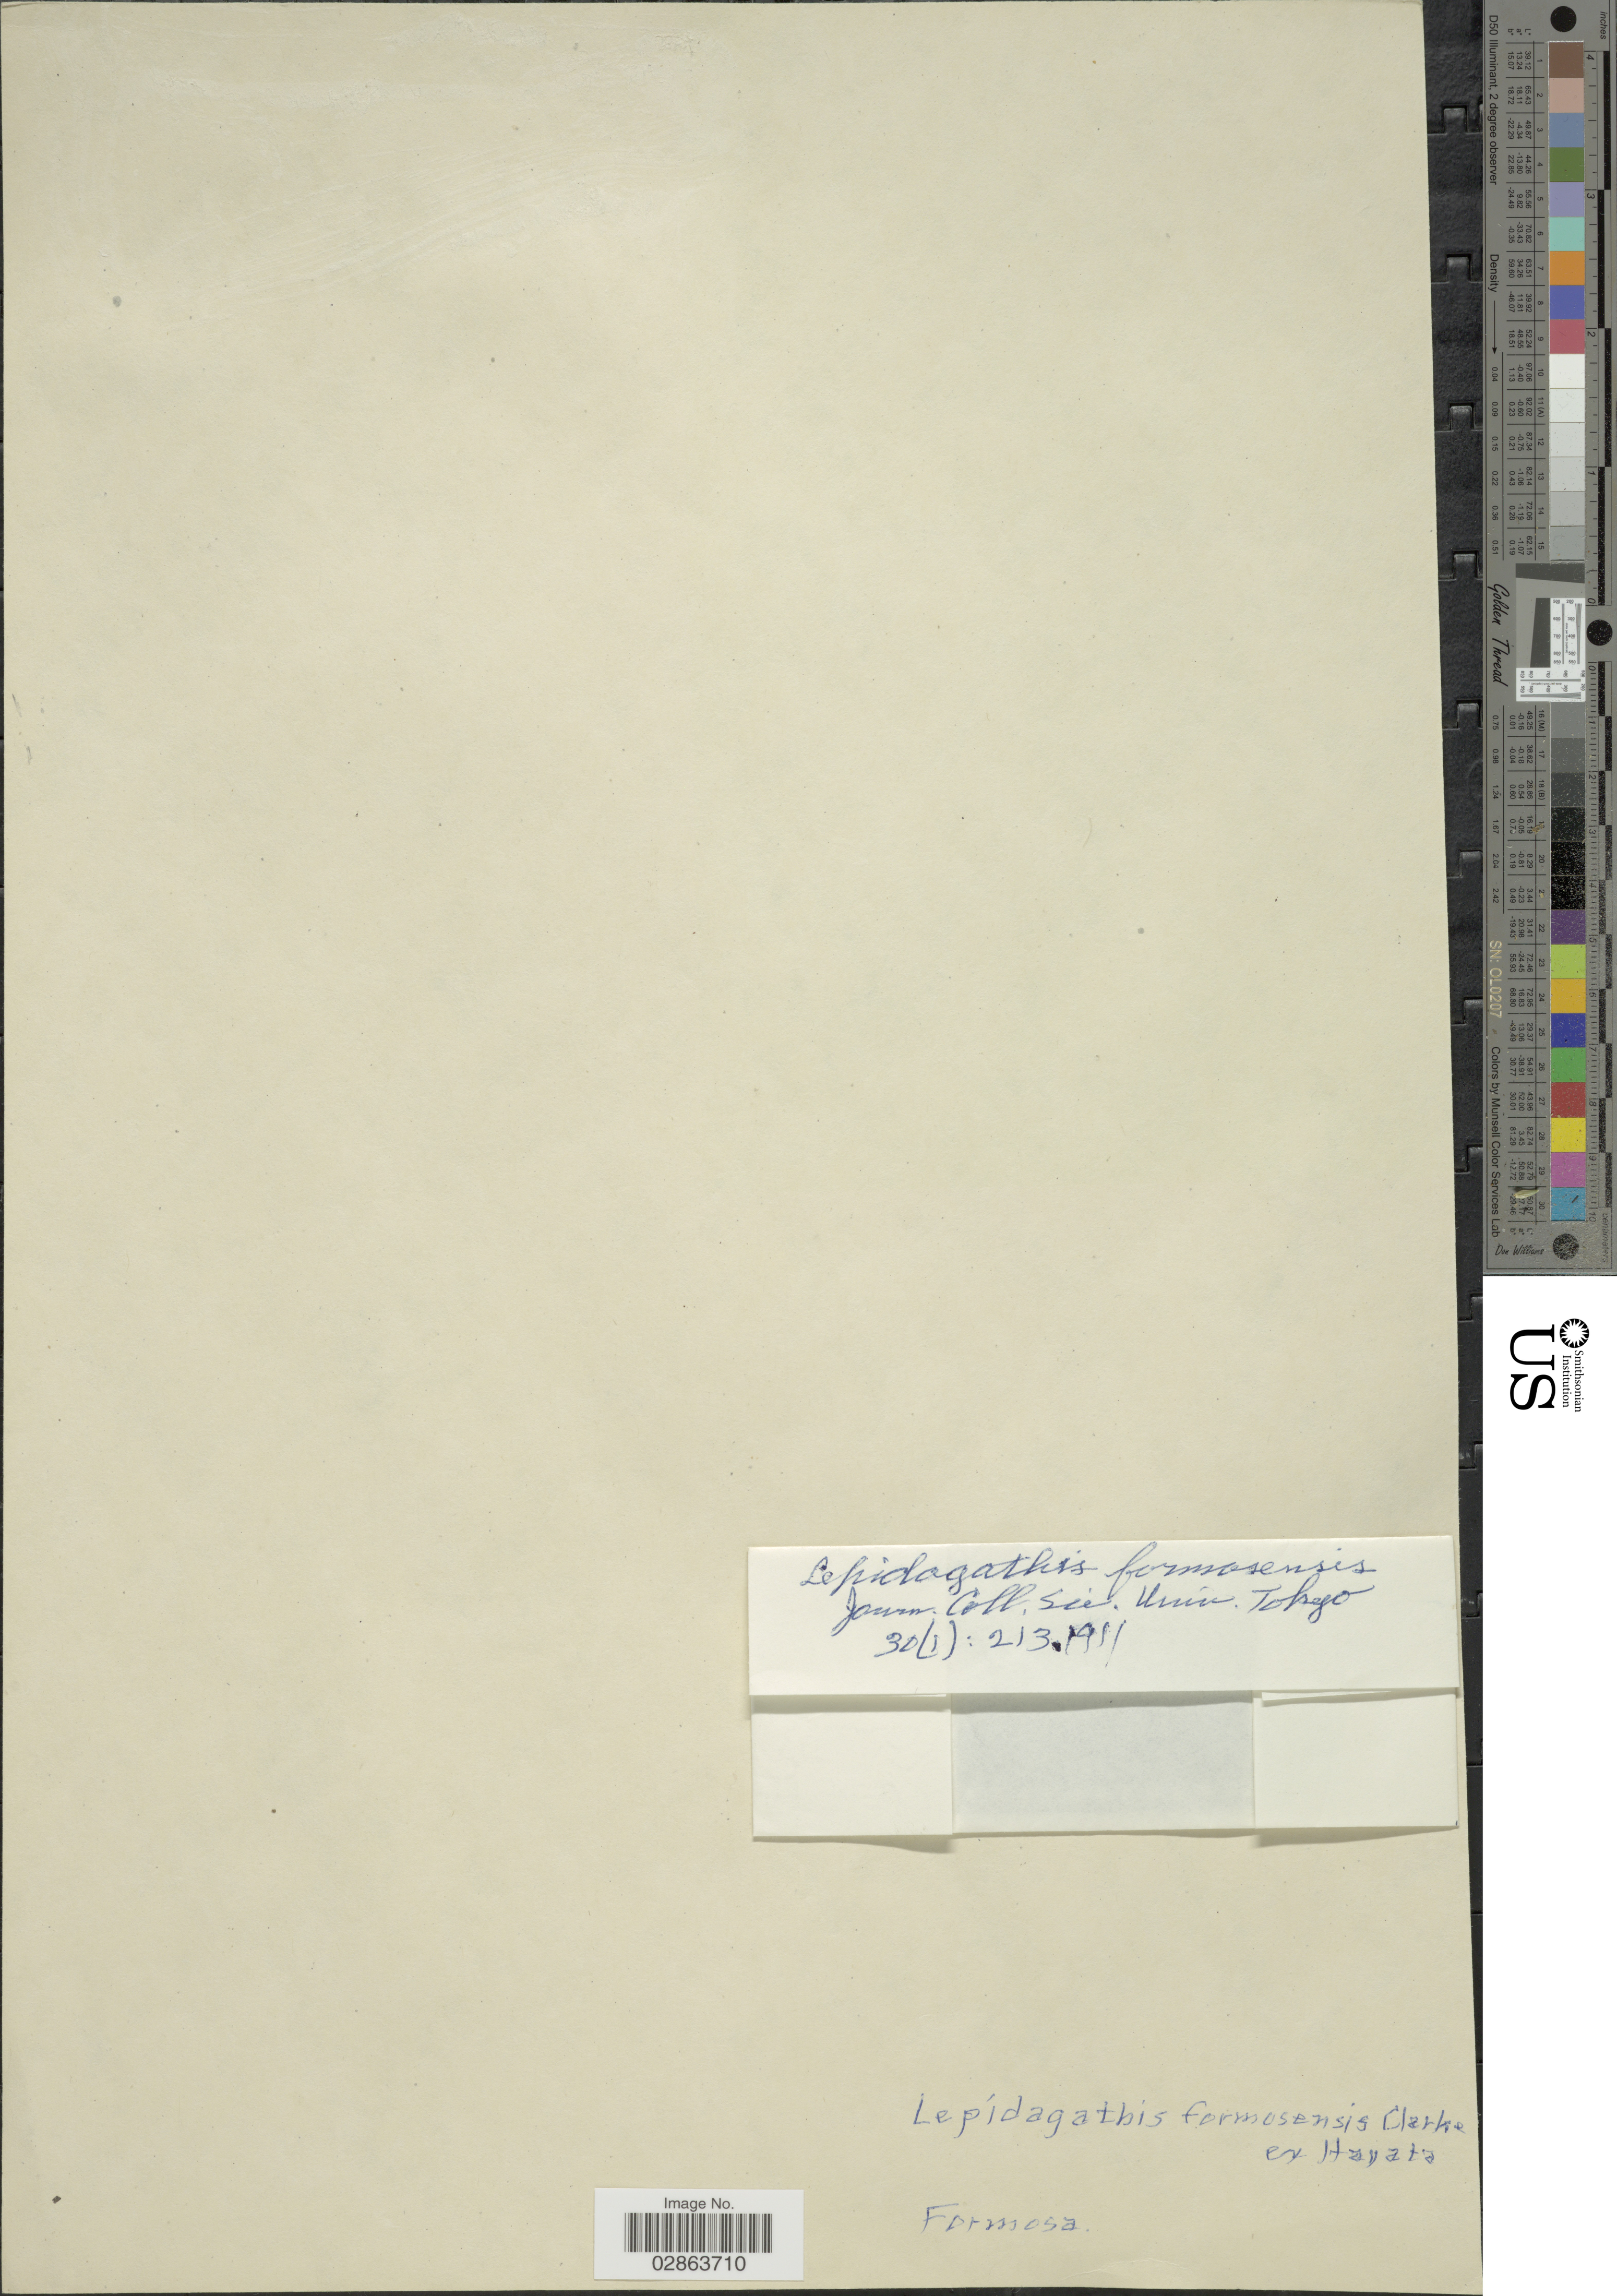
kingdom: Plantae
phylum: Tracheophyta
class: Magnoliopsida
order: Lamiales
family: Acanthaceae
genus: Lepidagathis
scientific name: Lepidagathis formosensis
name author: C.B. Clarke ex Hayata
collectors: Sci. Univ. Tokyo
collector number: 30(1)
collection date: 1911-03-21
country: Taiwan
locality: Formosa.